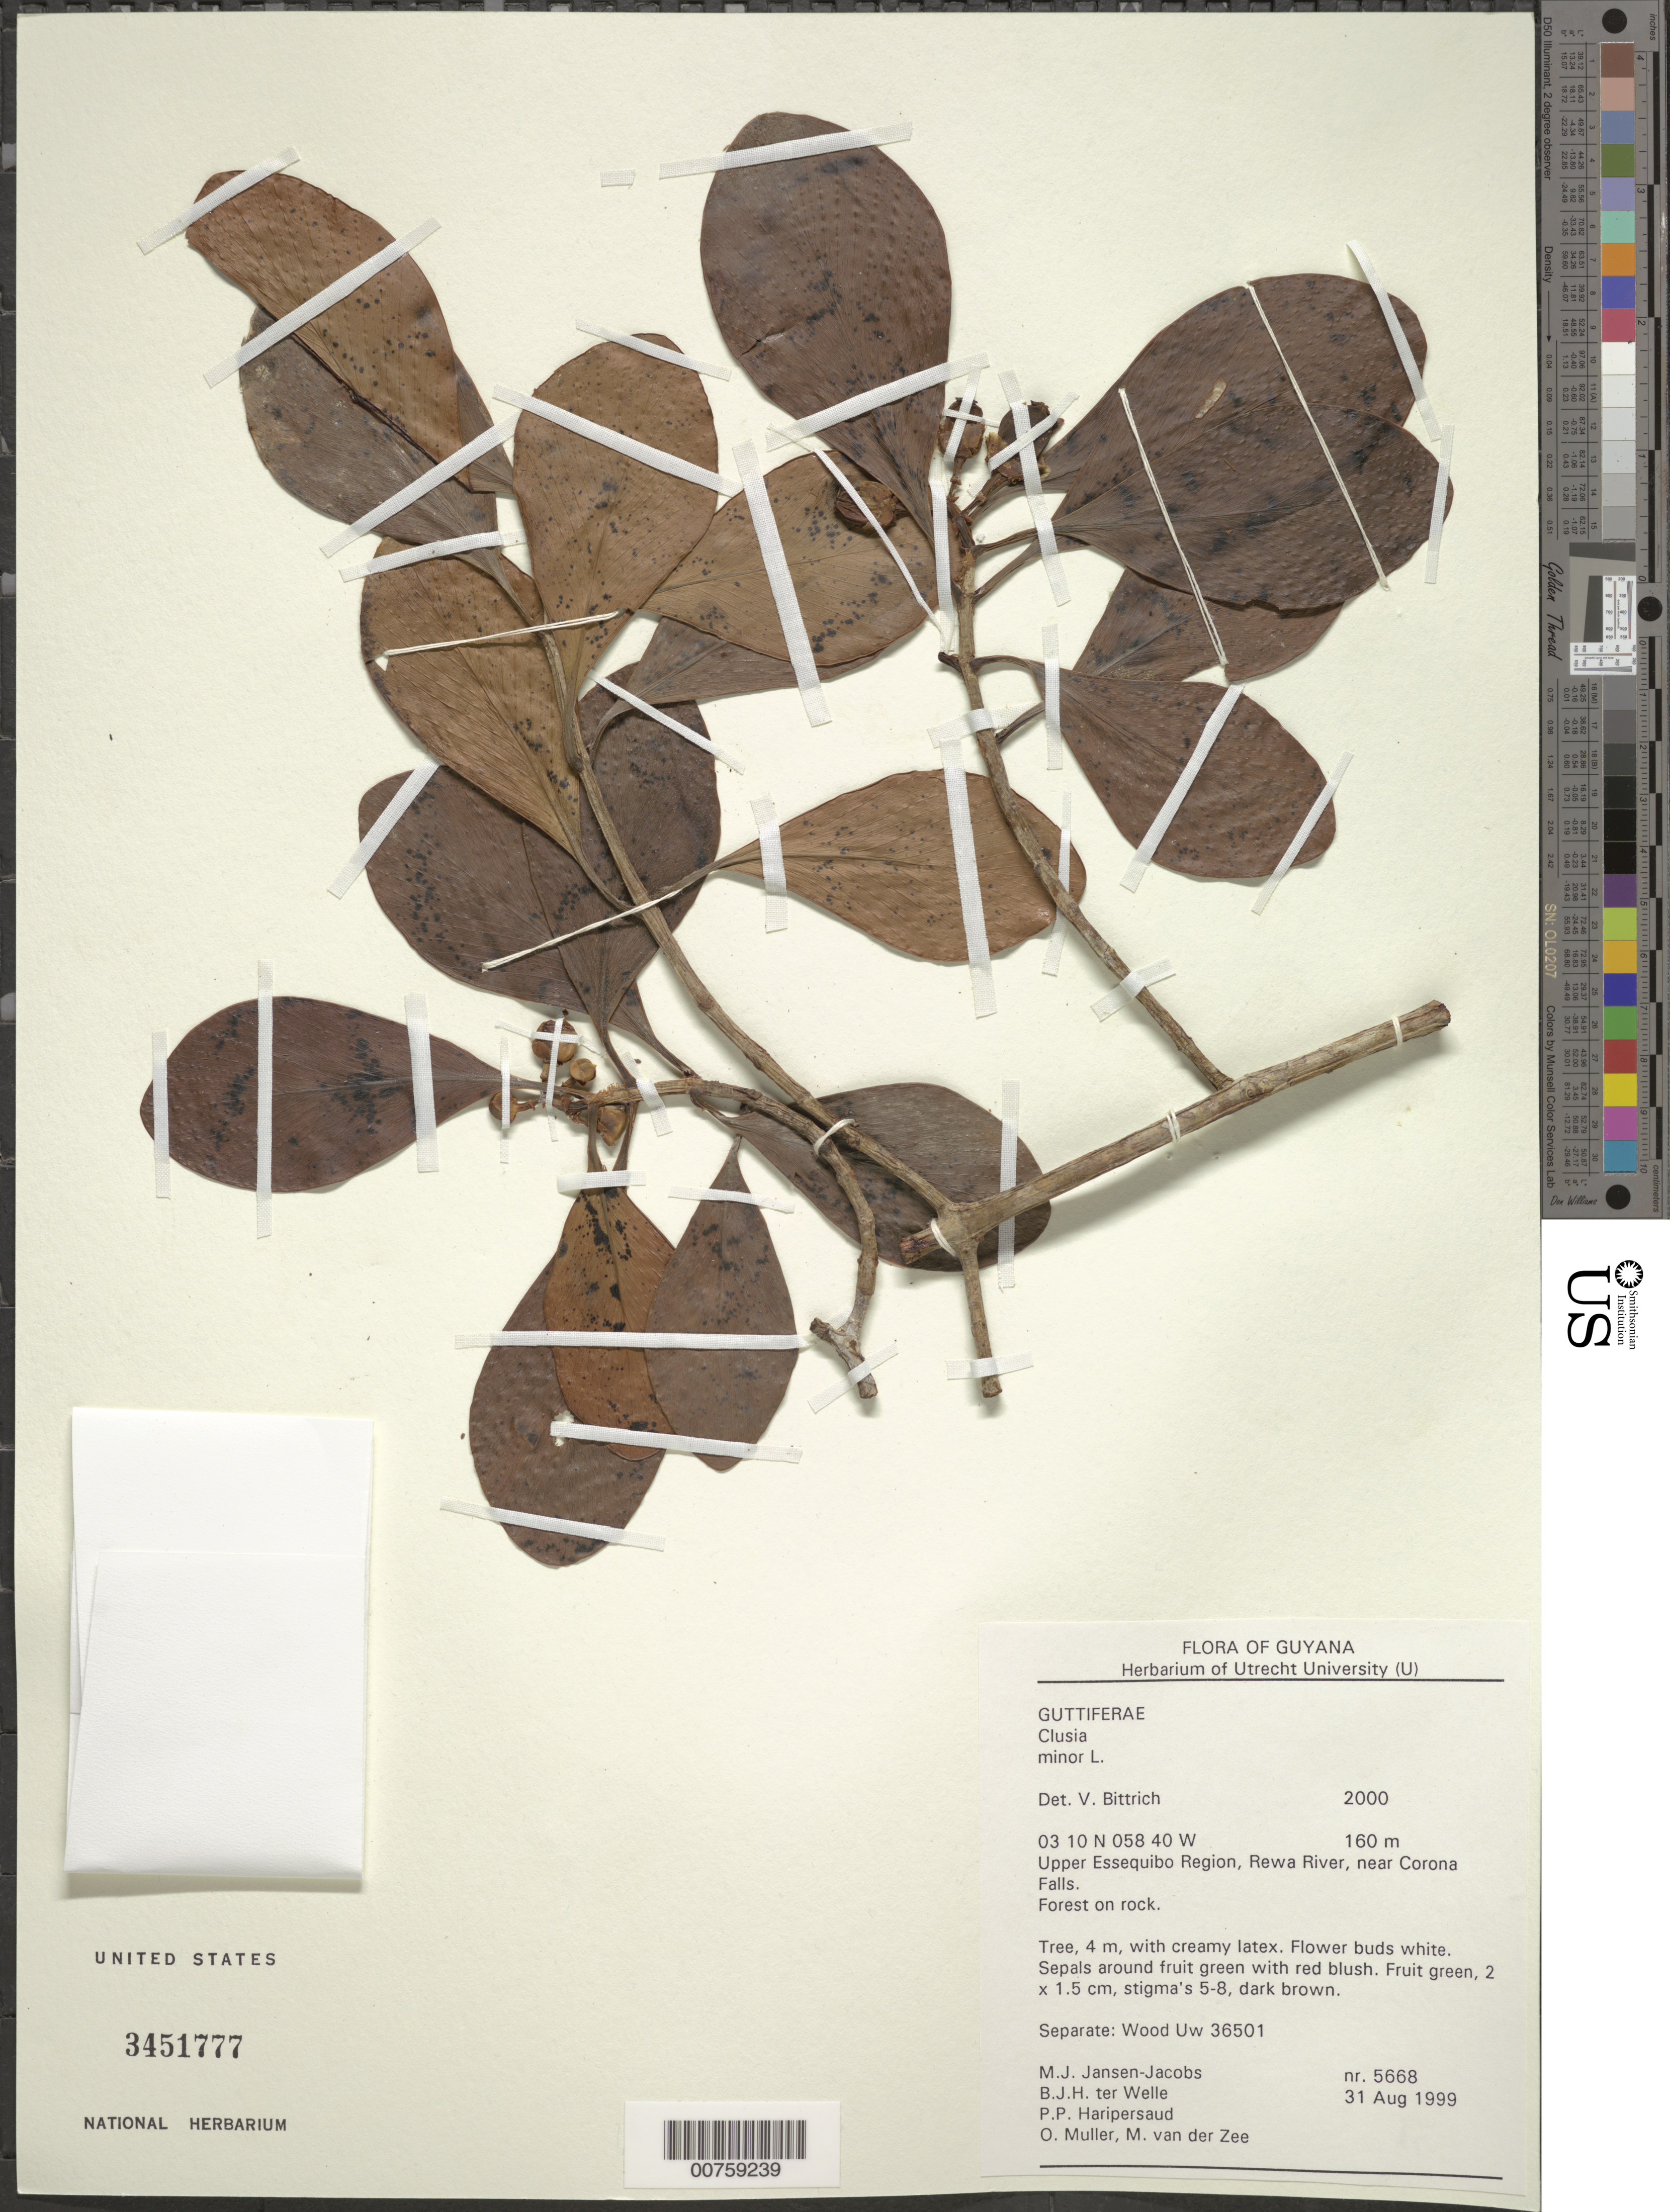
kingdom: Plantae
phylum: Tracheophyta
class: Magnoliopsida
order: Malpighiales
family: Clusiaceae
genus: Clusia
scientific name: Clusia minor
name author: L.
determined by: Bittrich, V.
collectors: M. J. Jansen-Jacobs, B. Welle, P. Haripersaud, O. Muller & M. van der Zee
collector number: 5668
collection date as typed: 31-Aug-99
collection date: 1999-08-31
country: Guyana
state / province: U. Takutu-U. Essequibo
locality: Rewa River, near Corona Falls, Upper Essequibo Region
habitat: Forest on rock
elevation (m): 160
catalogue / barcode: US 3451777